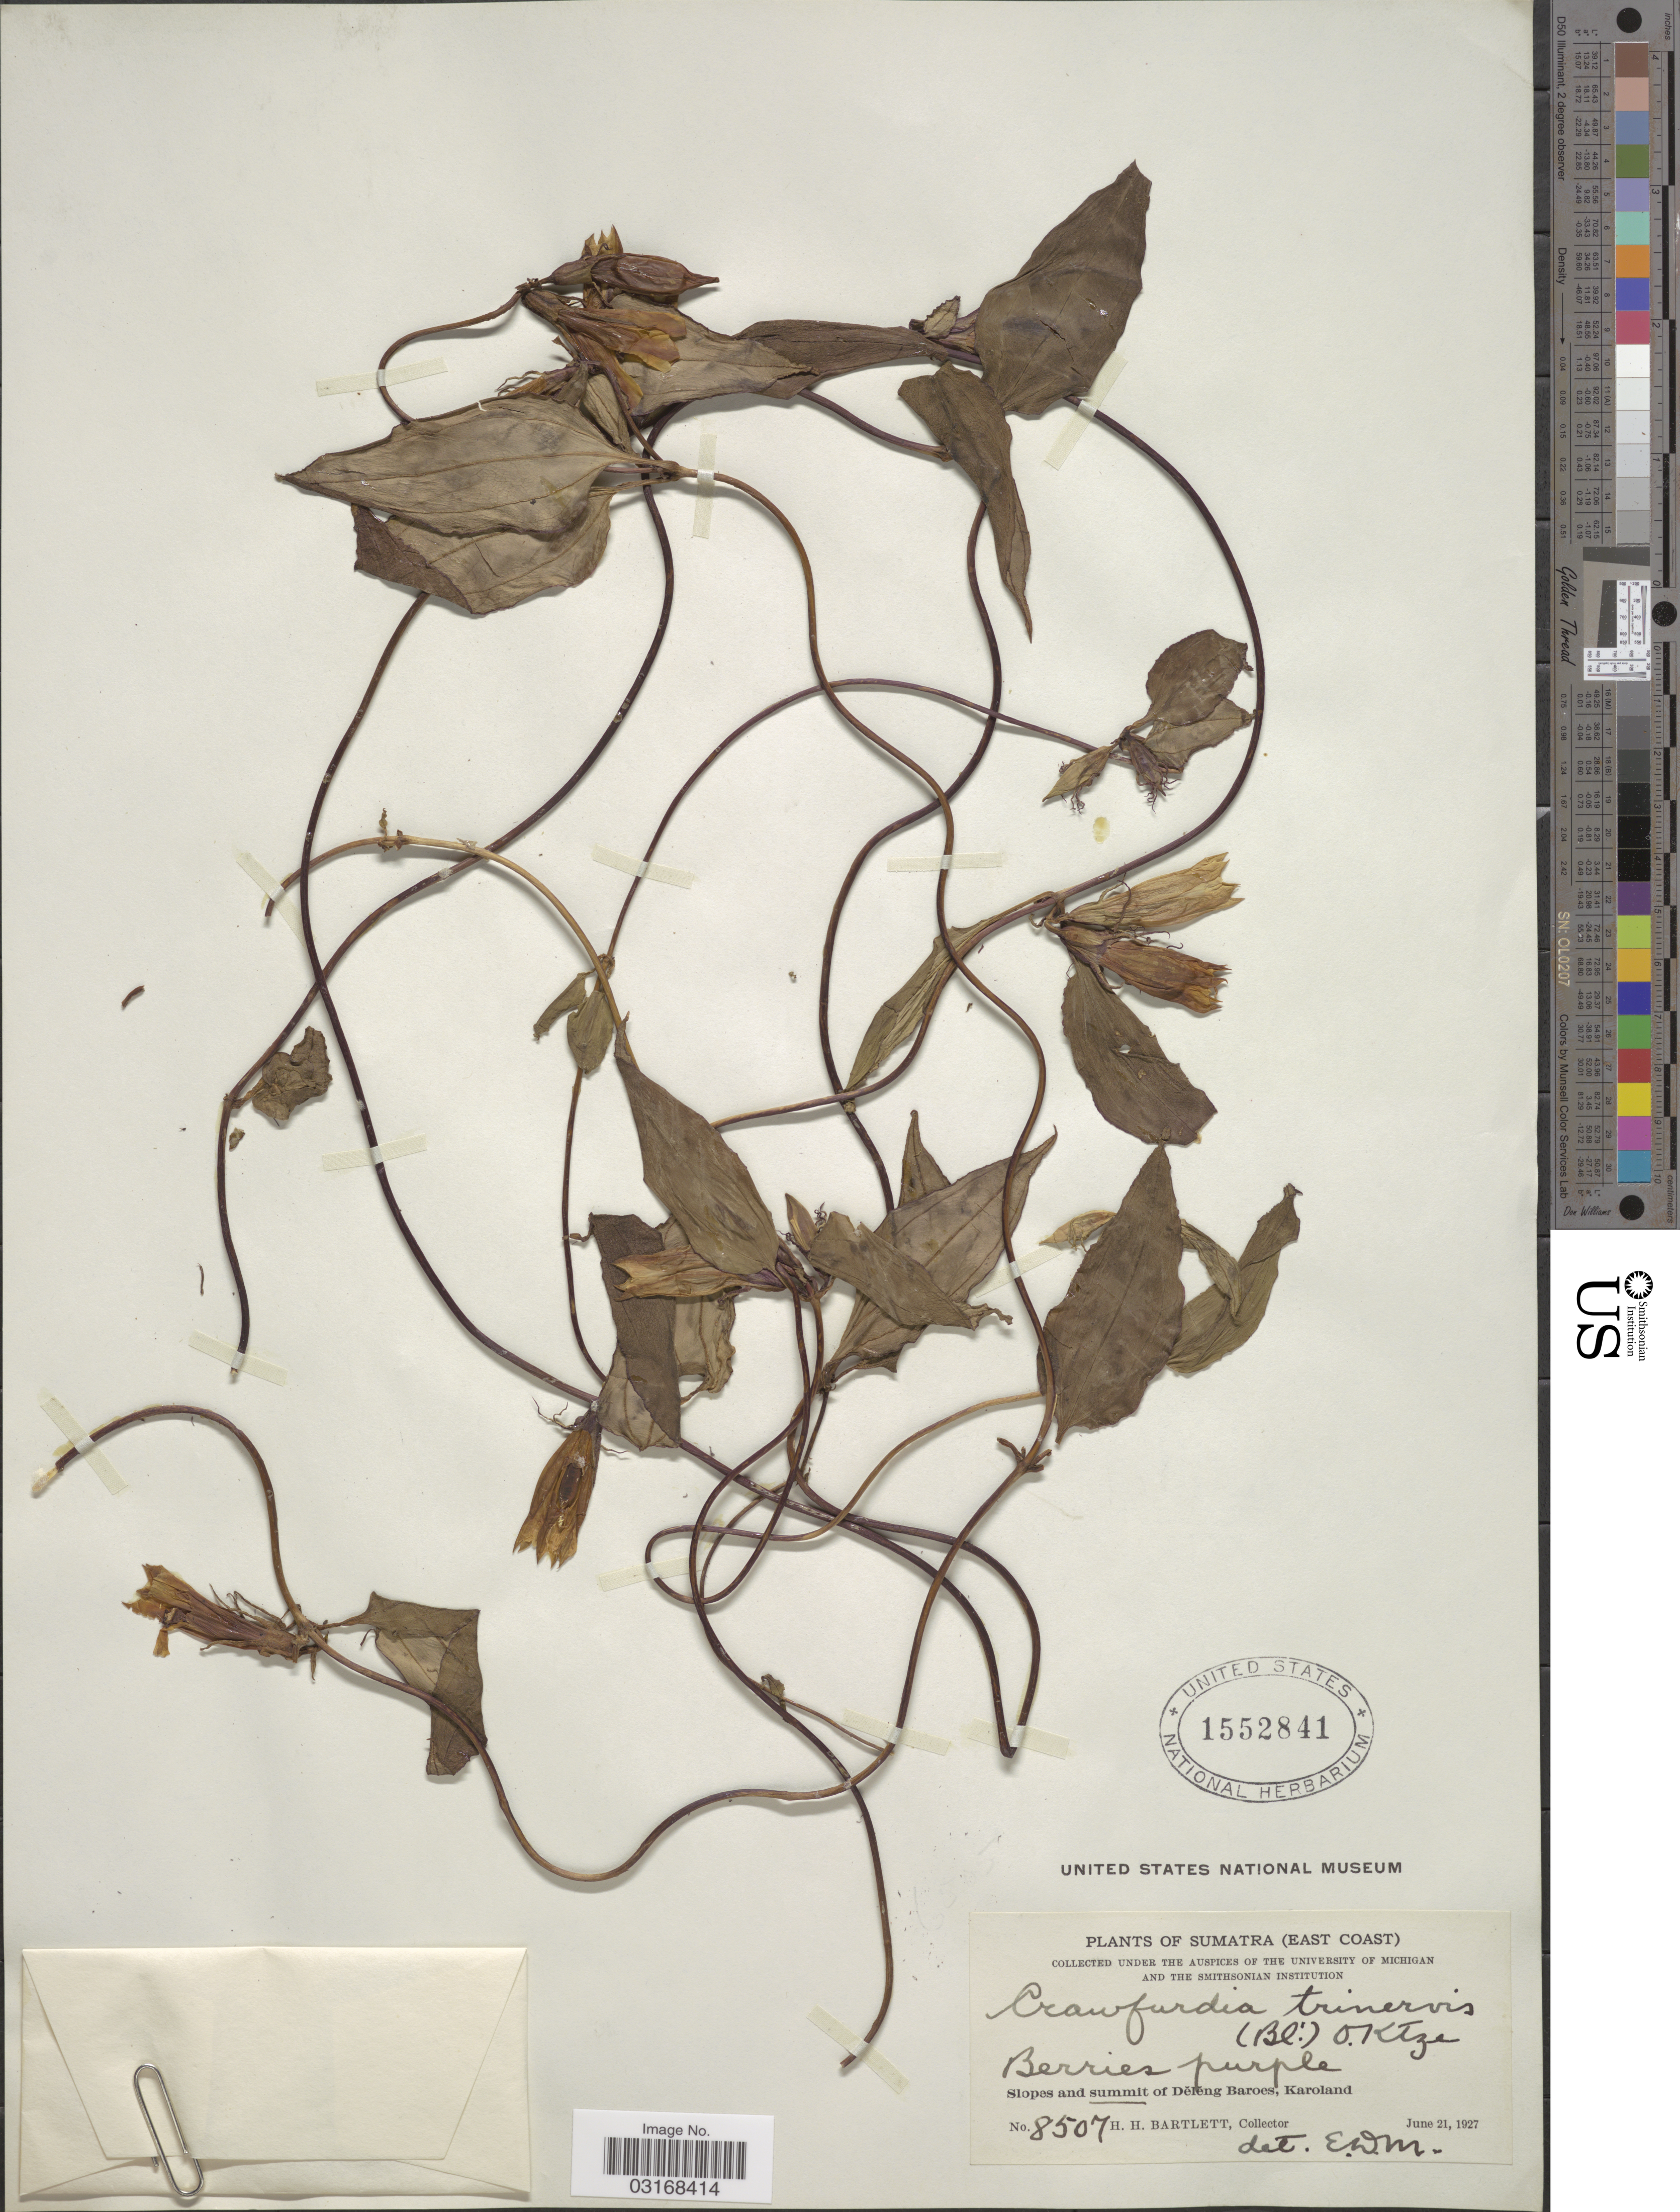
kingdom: Plantae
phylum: Tracheophyta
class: Magnoliopsida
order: Gentianales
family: Gentianaceae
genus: Crawfurdia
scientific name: Crawfurdia trinervis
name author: (Blume) D. Dietr.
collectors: H. H. Bartlett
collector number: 8507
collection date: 1927-06-21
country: Indonesia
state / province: Sumatra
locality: East Coast. Slopes and summit of Dĕlĕng Baroes, Karoland.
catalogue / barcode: US 1552841